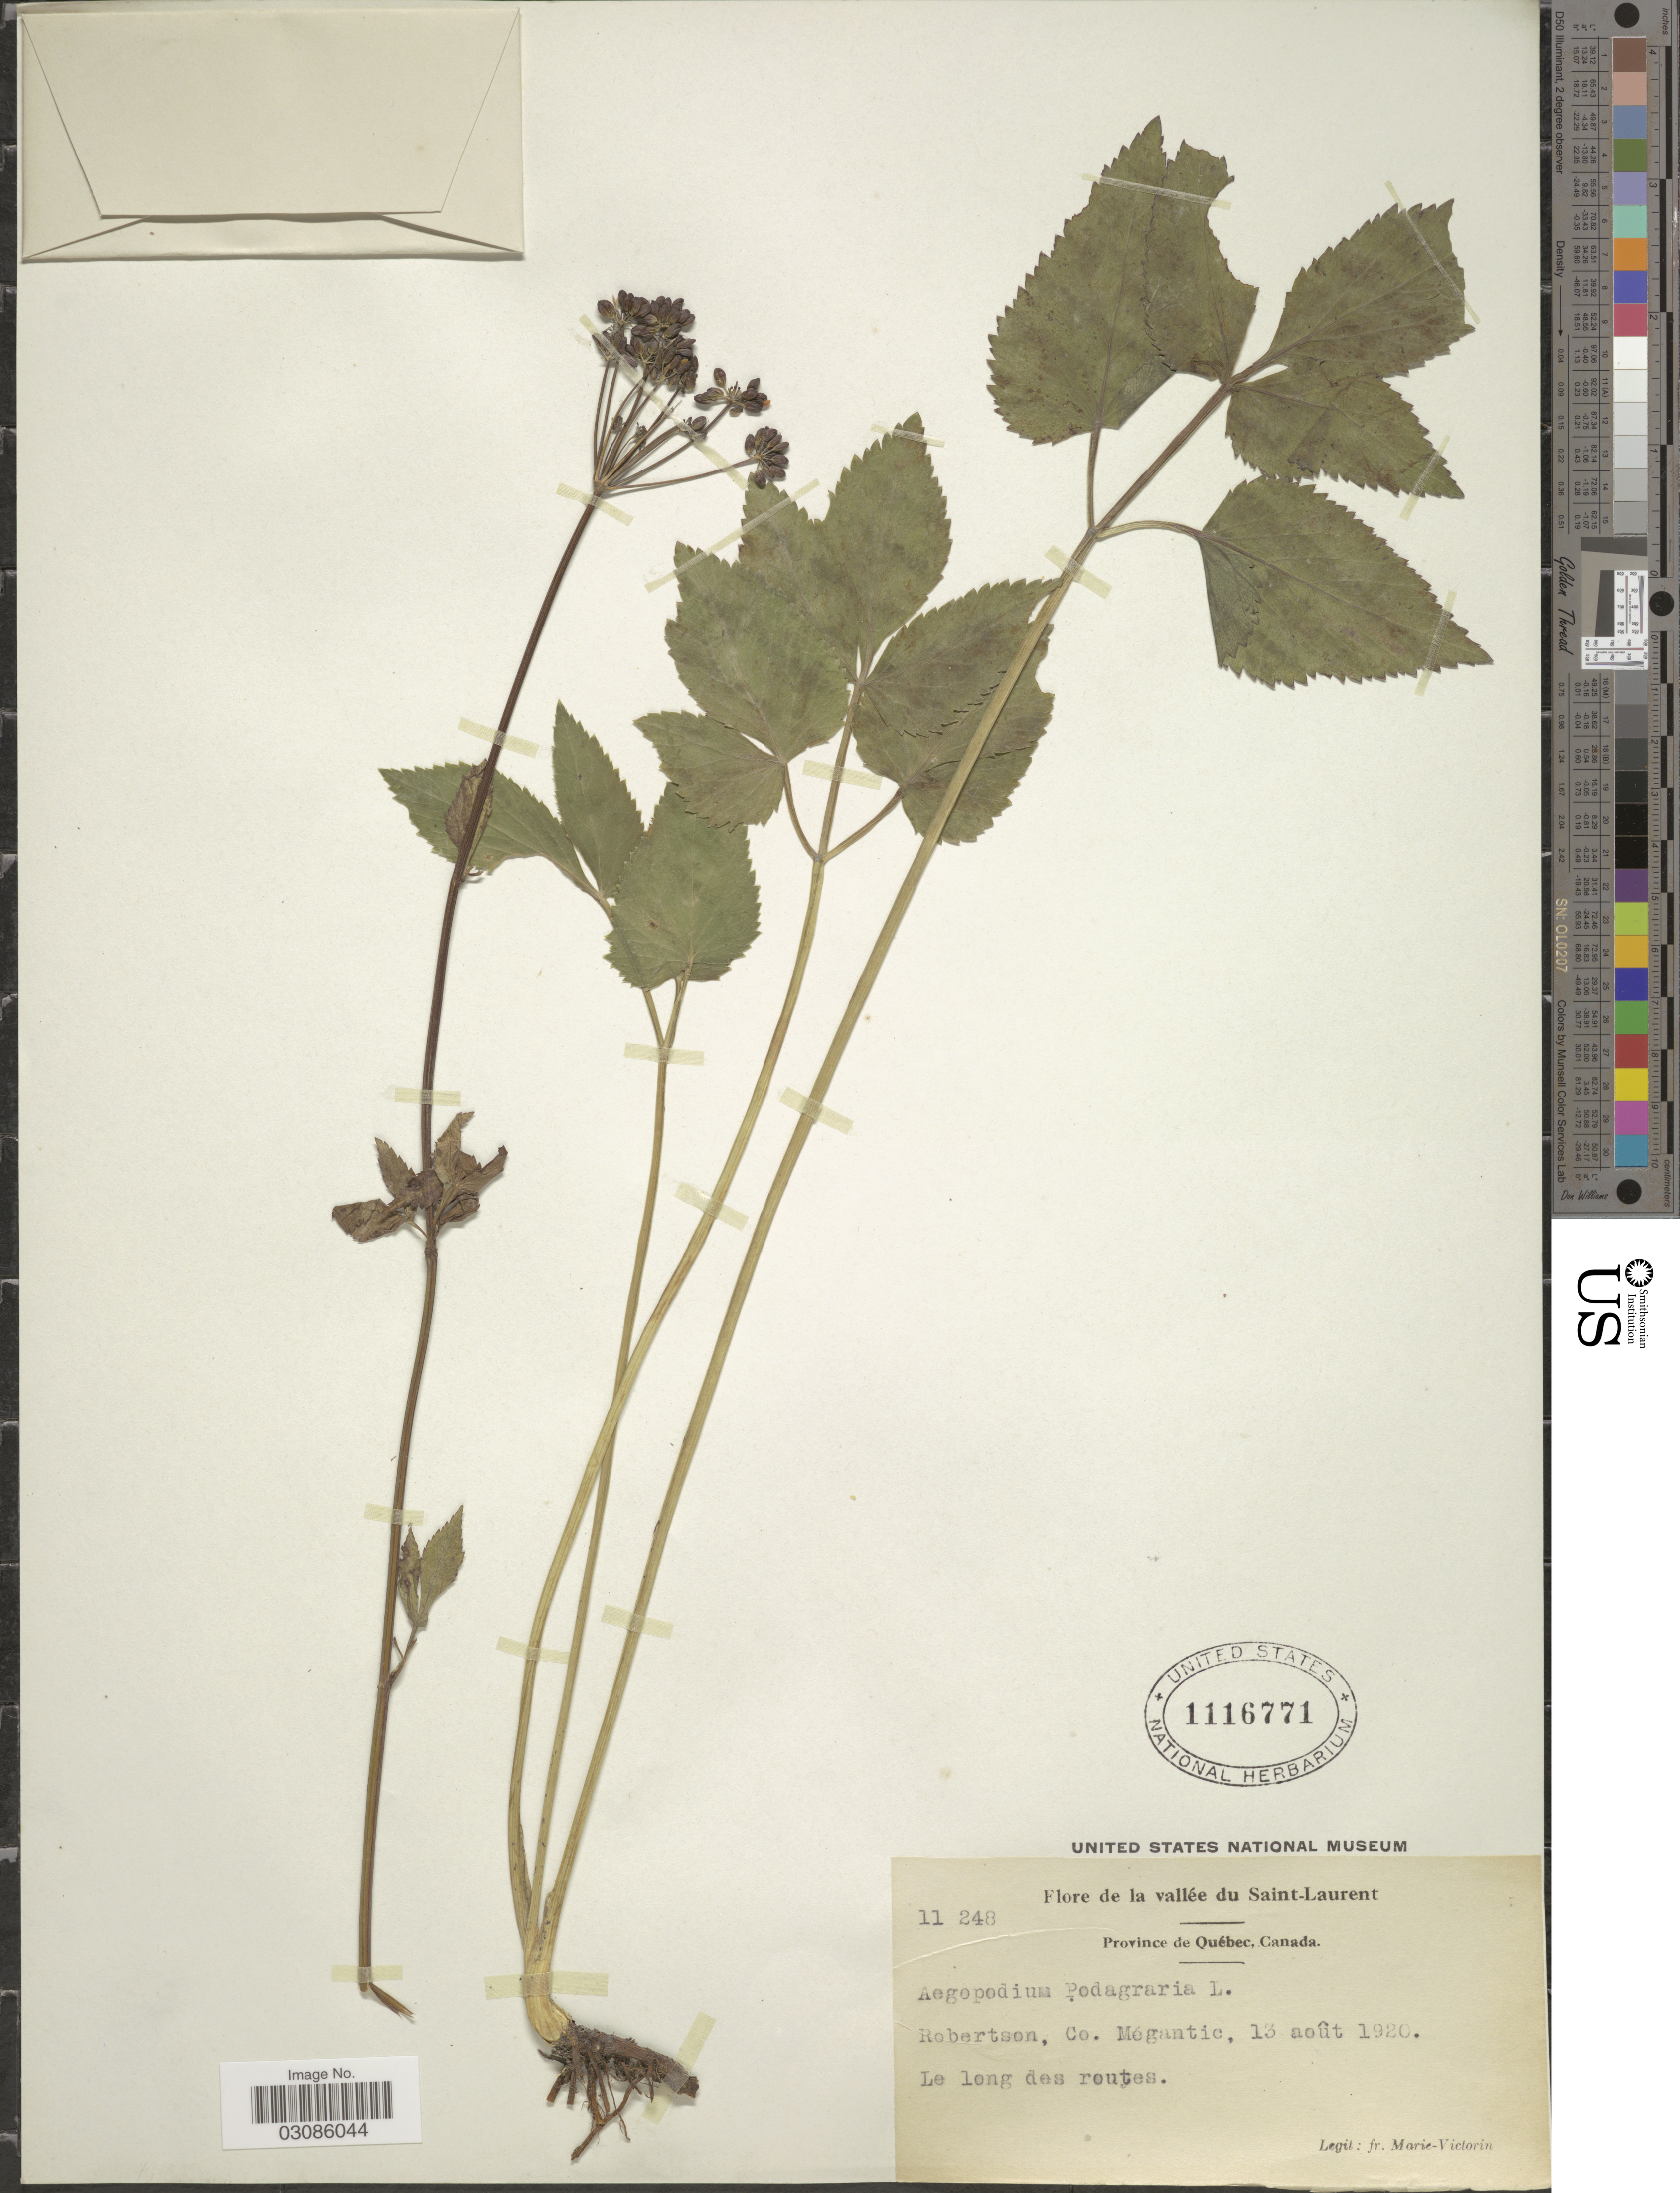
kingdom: Plantae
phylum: Tracheophyta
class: Magnoliopsida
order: Apiales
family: Apiaceae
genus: Aegopodium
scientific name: Aegopodium podagraria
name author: L.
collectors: F. Marie-Victorin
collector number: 11248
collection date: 1920-08-13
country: Canada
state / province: Quebec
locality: Vallée du Saint-Laurent, Robertson, Co. Mégantic.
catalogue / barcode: US 1116771